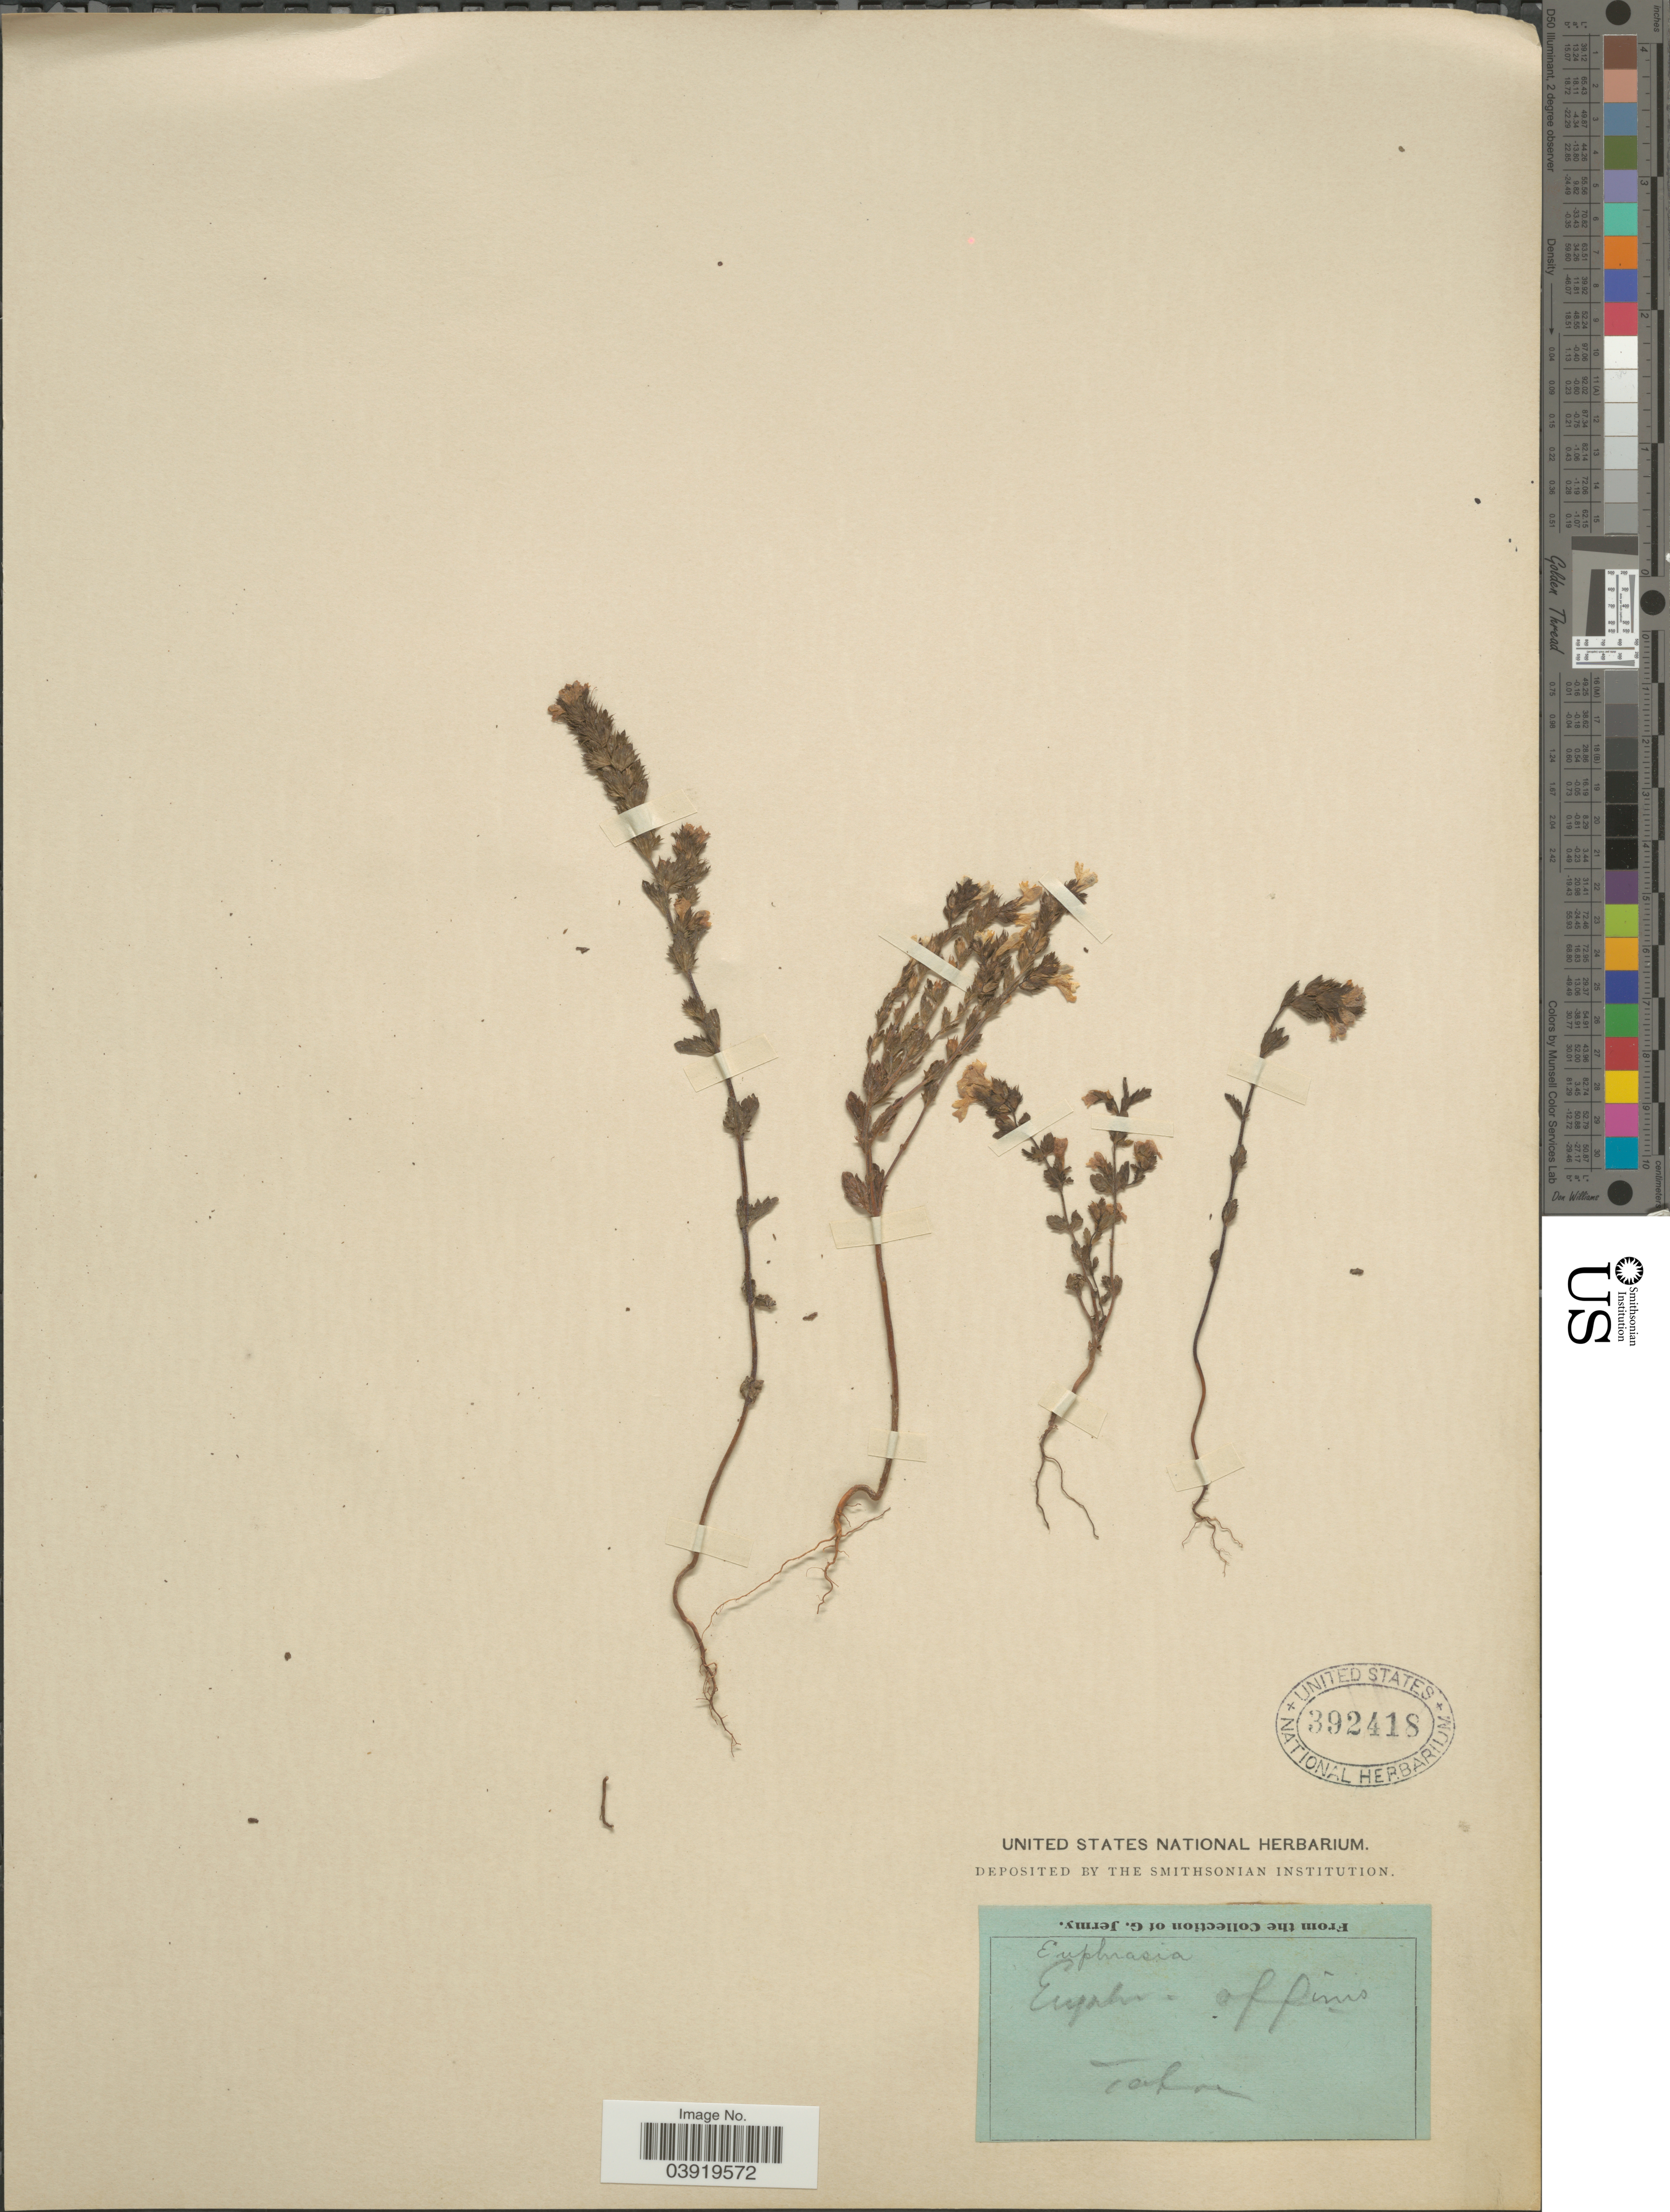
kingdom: Plantae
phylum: Tracheophyta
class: Magnoliopsida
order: Lamiales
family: Orobanchaceae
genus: Euphrasia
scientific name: Euphrasia officinalis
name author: L.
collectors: G. Jermy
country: Hungary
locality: Tatra.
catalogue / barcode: US 392418